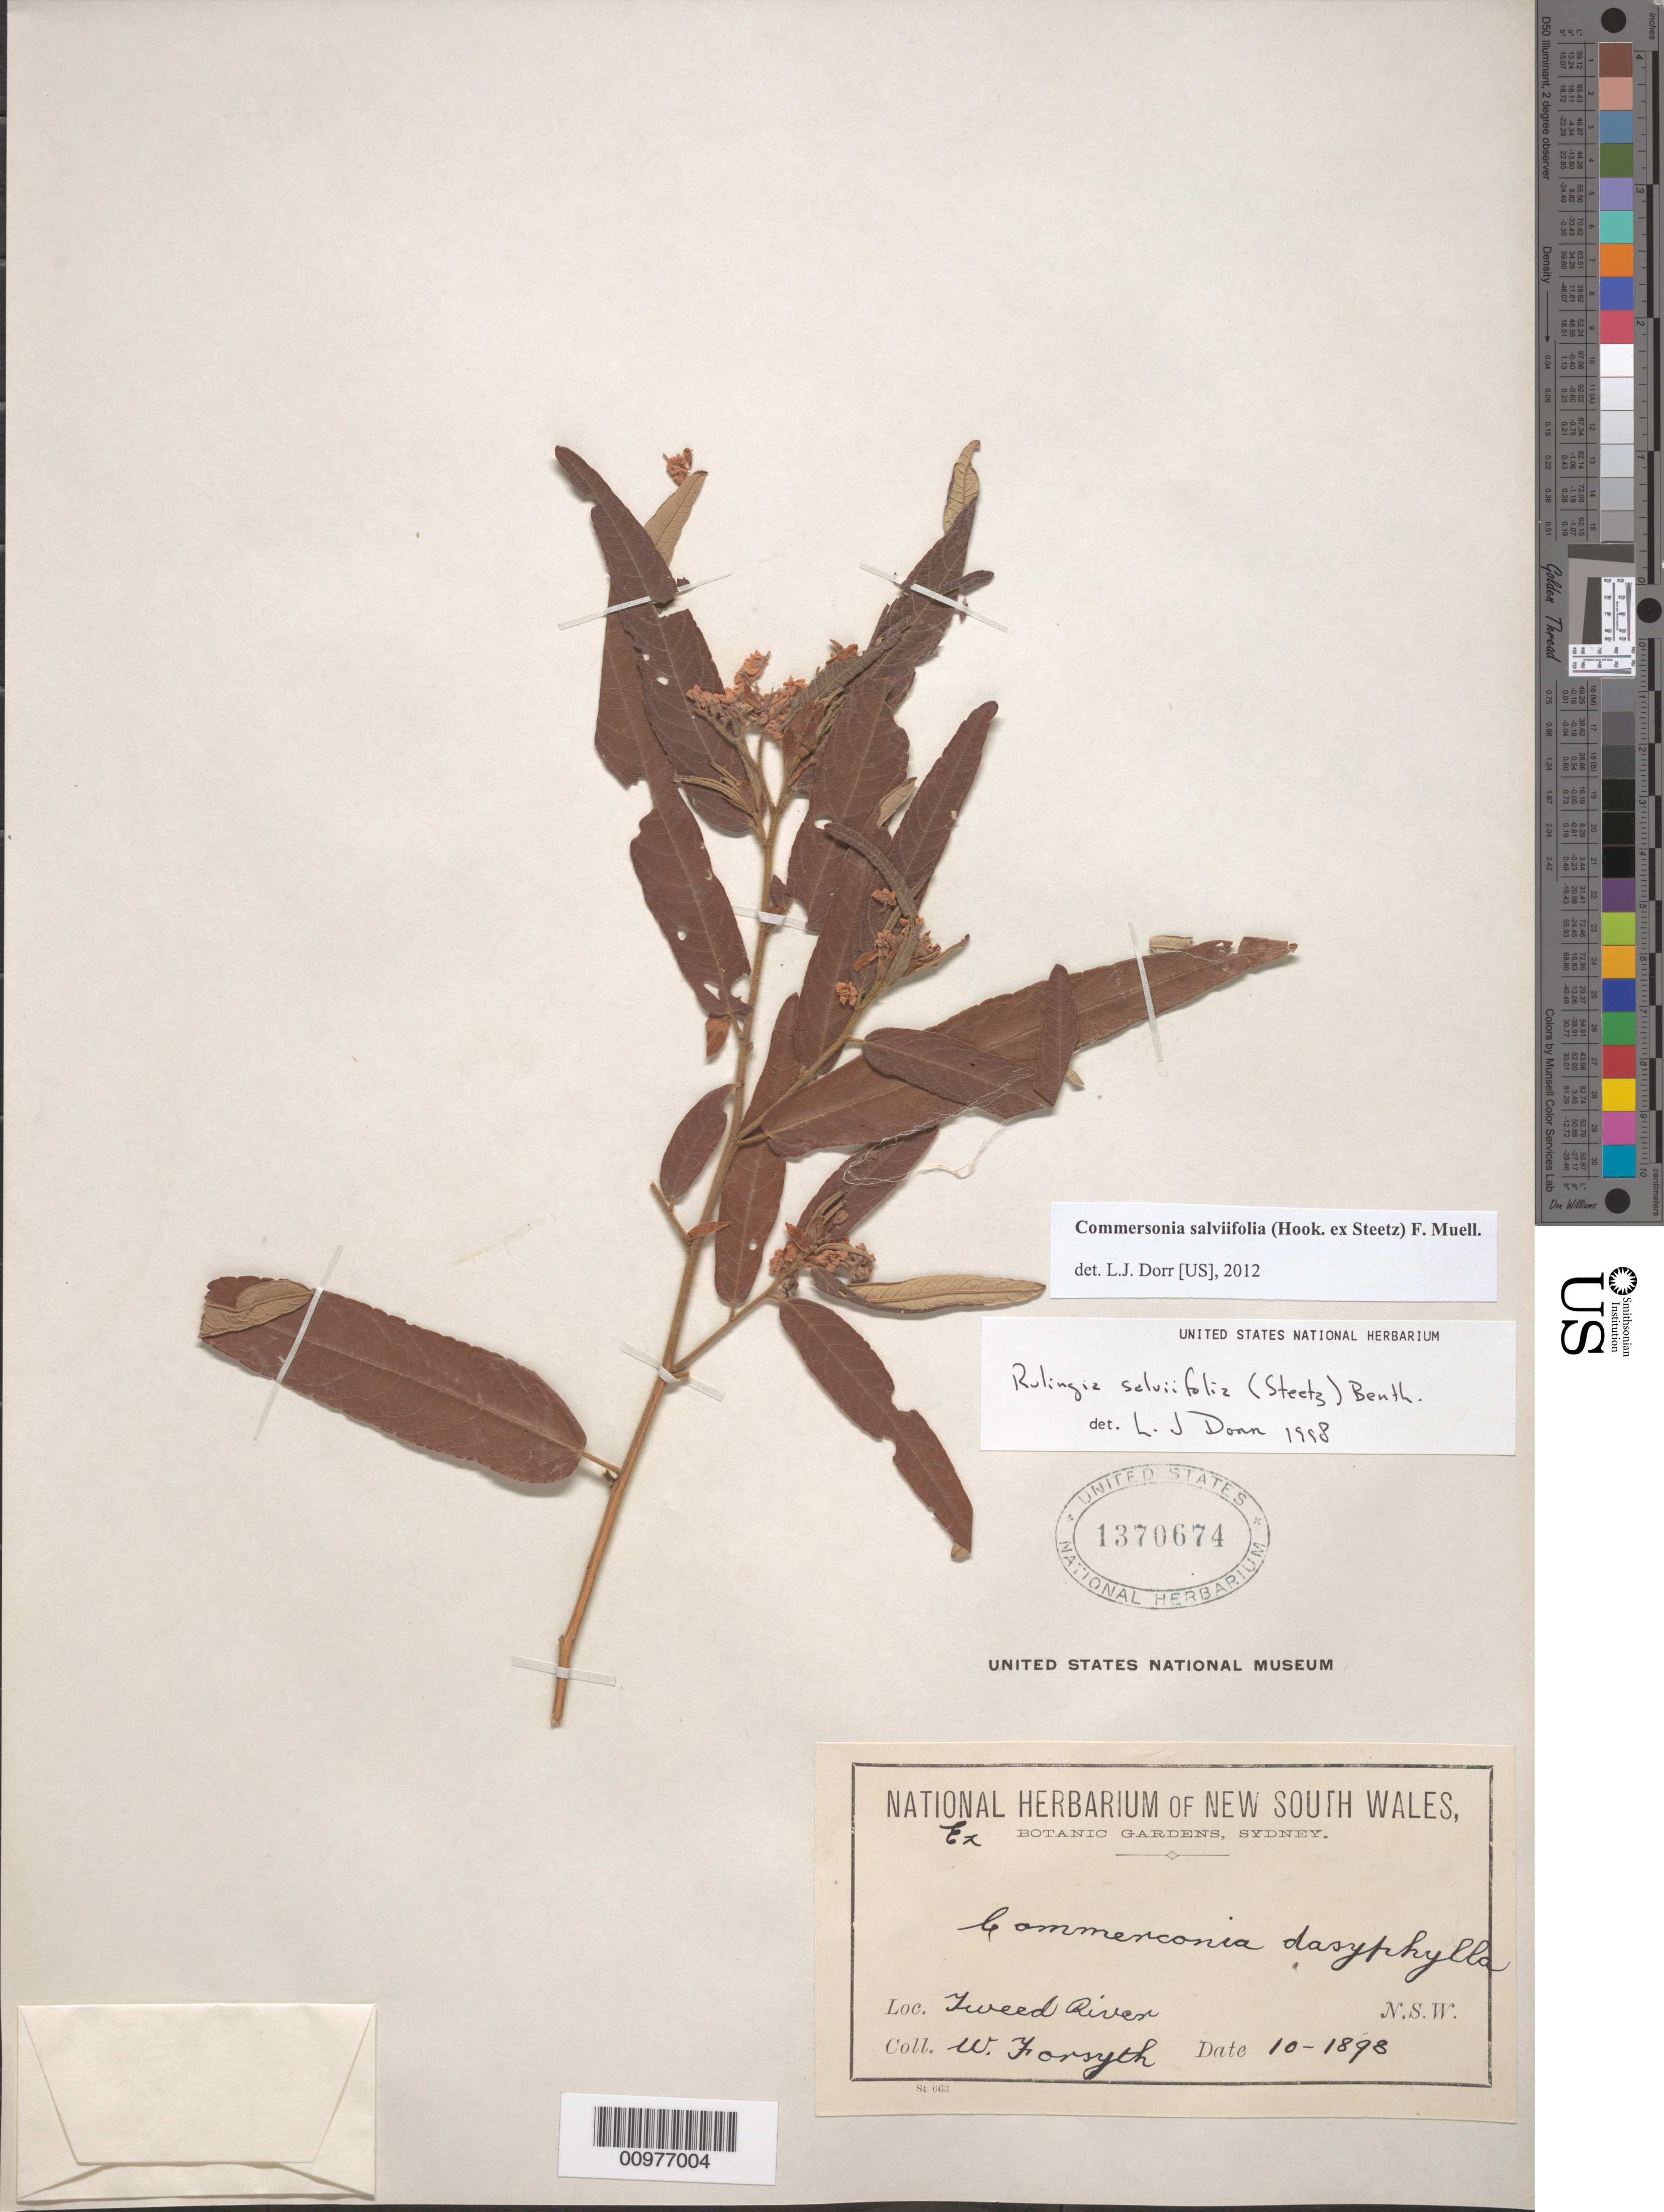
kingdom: Plantae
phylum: Tracheophyta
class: Magnoliopsida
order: Malvales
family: Malvaceae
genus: Commersonia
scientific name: Commersonia salviifolia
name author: (Hook. ex Steetz) F. Muell.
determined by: Dorr, L. J., (BOT), Smithsonian Institution - National Museum of Natural History (UNITED STATES)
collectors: W. Forsyth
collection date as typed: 10-1898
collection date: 1898-10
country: Australia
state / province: New South Wales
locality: Tweed River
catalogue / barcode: US 1370674